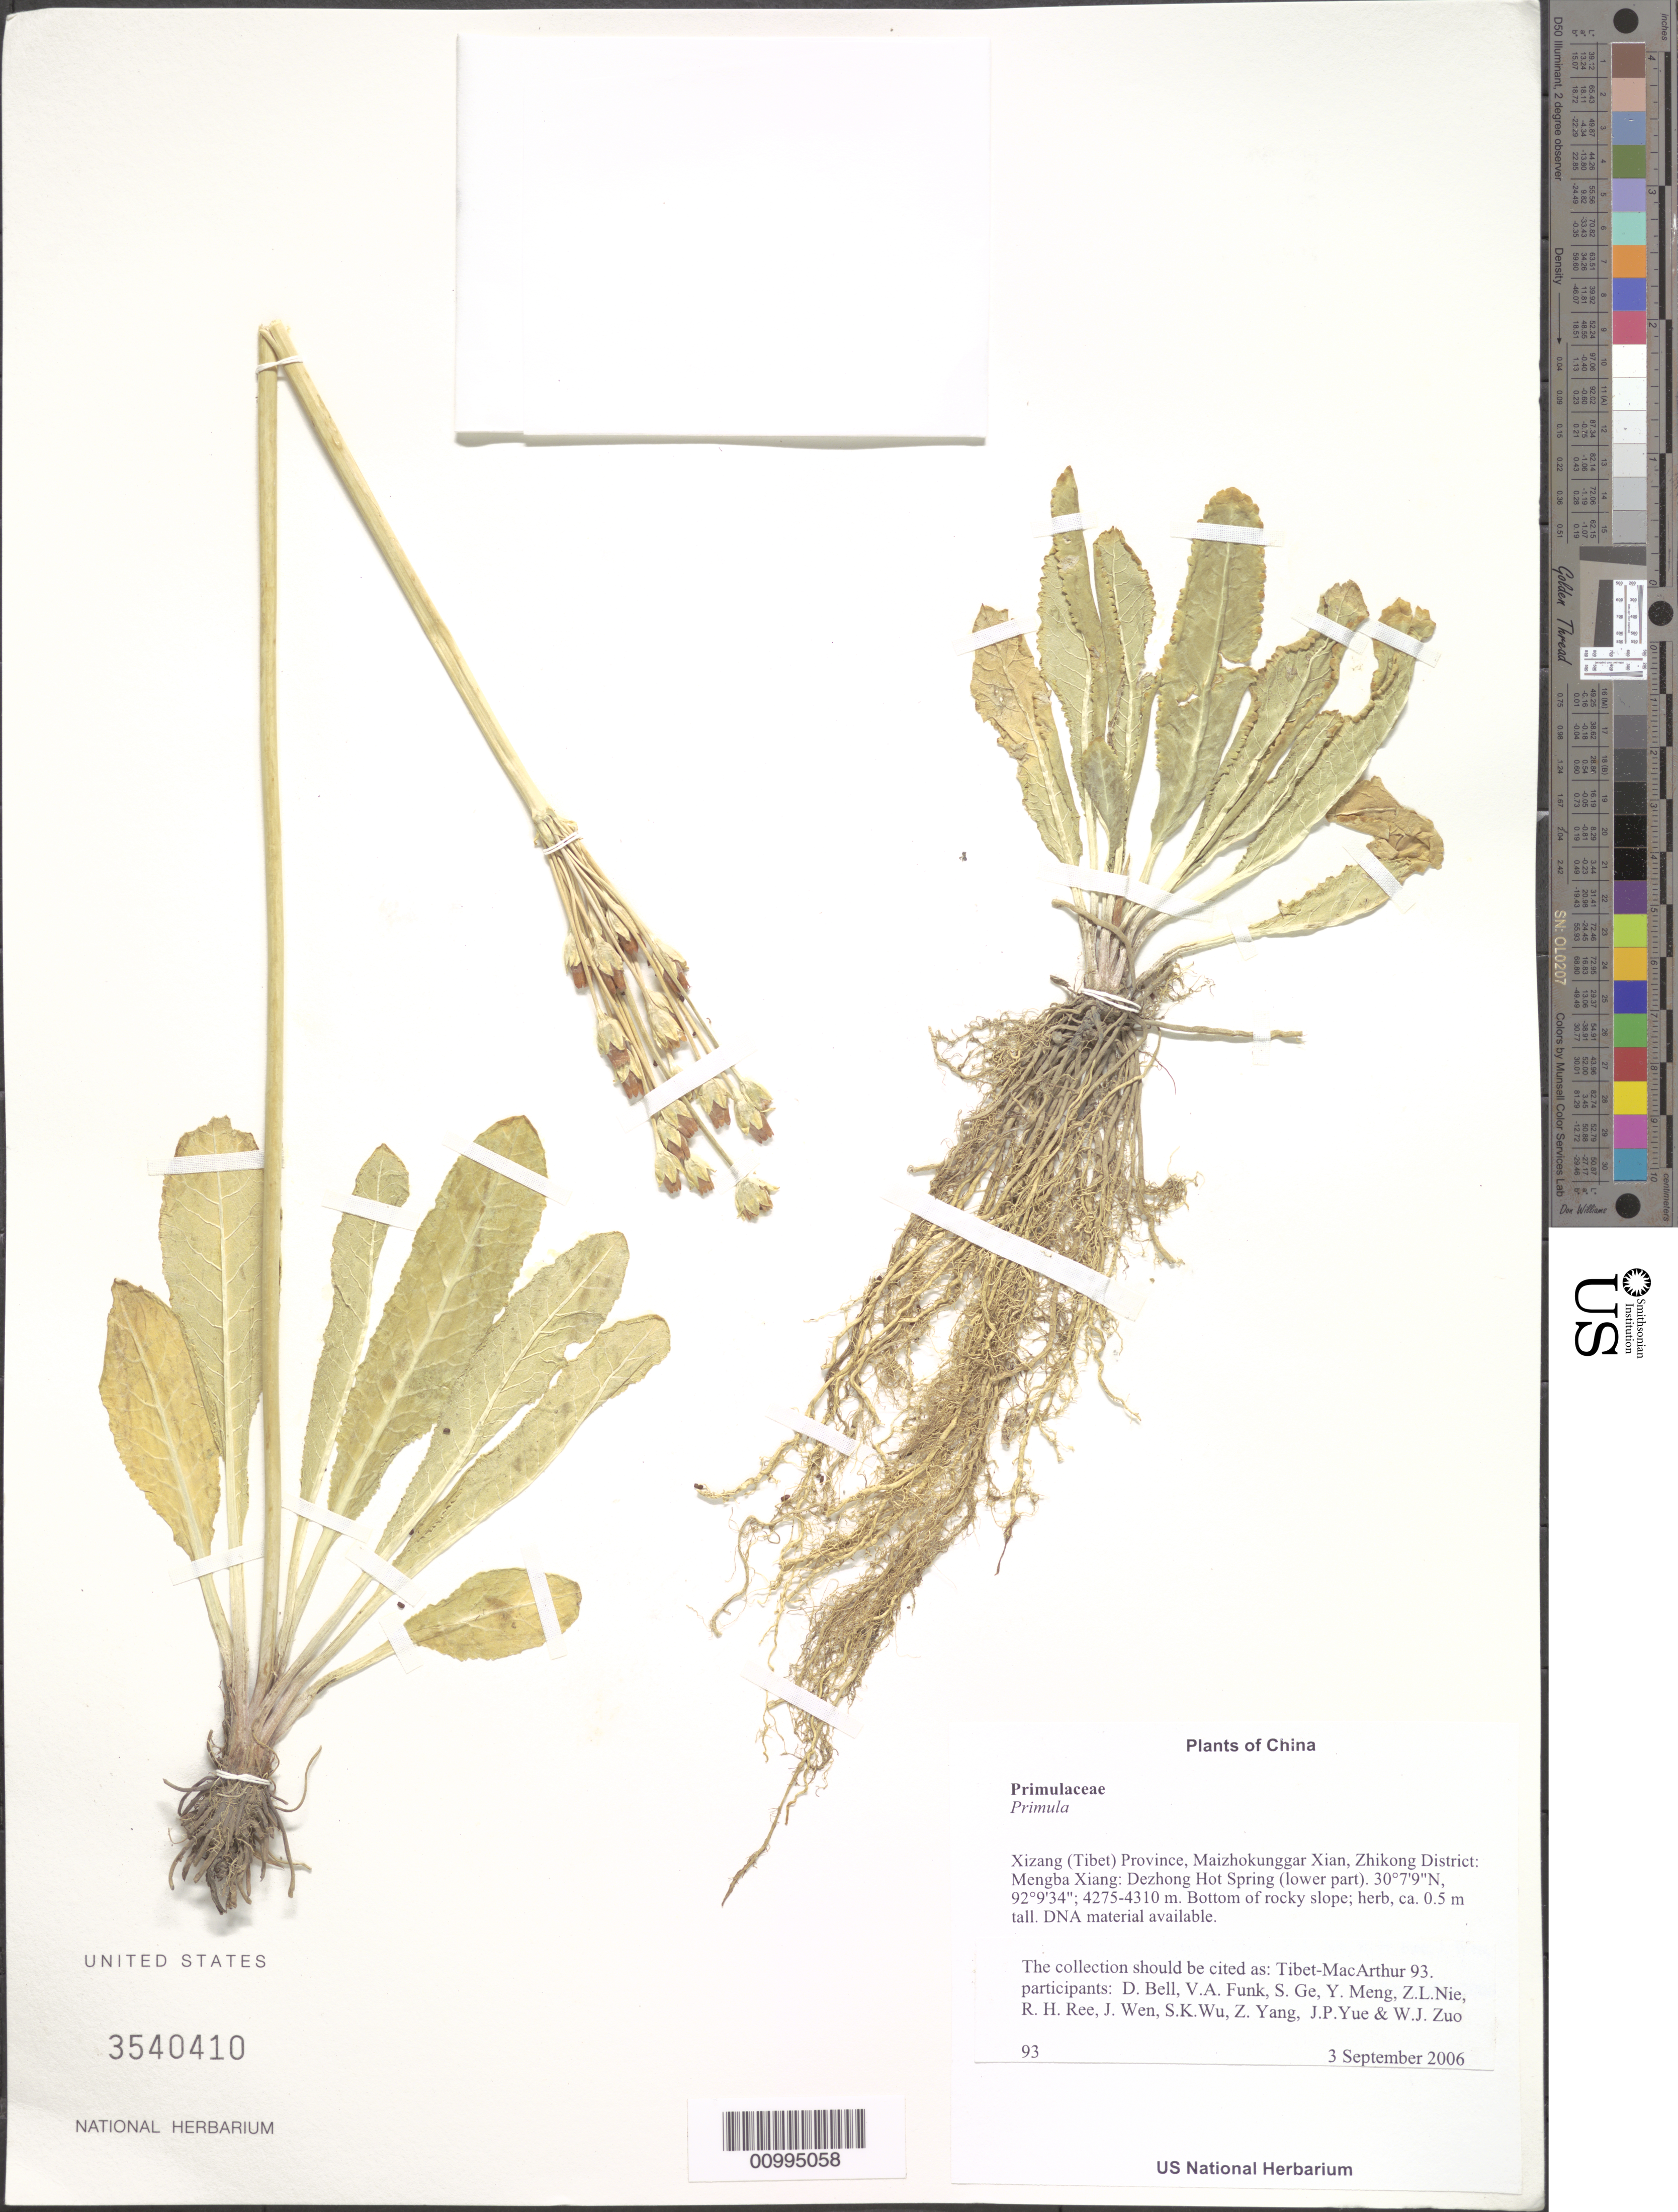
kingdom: Plantae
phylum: Tracheophyta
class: Magnoliopsida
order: Ericales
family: Primulaceae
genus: Primula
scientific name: Primula sp.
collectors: Tibet-MacArthur, D. A. Bell, V. Funk, S. Ge, Y. Meng, Z. Nie, R. Ree, J. Wen, S. K. Wu, Z. Yang, J. Yue & W. Zuo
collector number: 93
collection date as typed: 03 Sep 2006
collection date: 2006-09-03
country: China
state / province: Xizang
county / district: Maizhokunggar Xian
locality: Zhikong District: Mengba Xiang:Dezhong Hot Spring (lower part).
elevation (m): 4275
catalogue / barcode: US 3540410